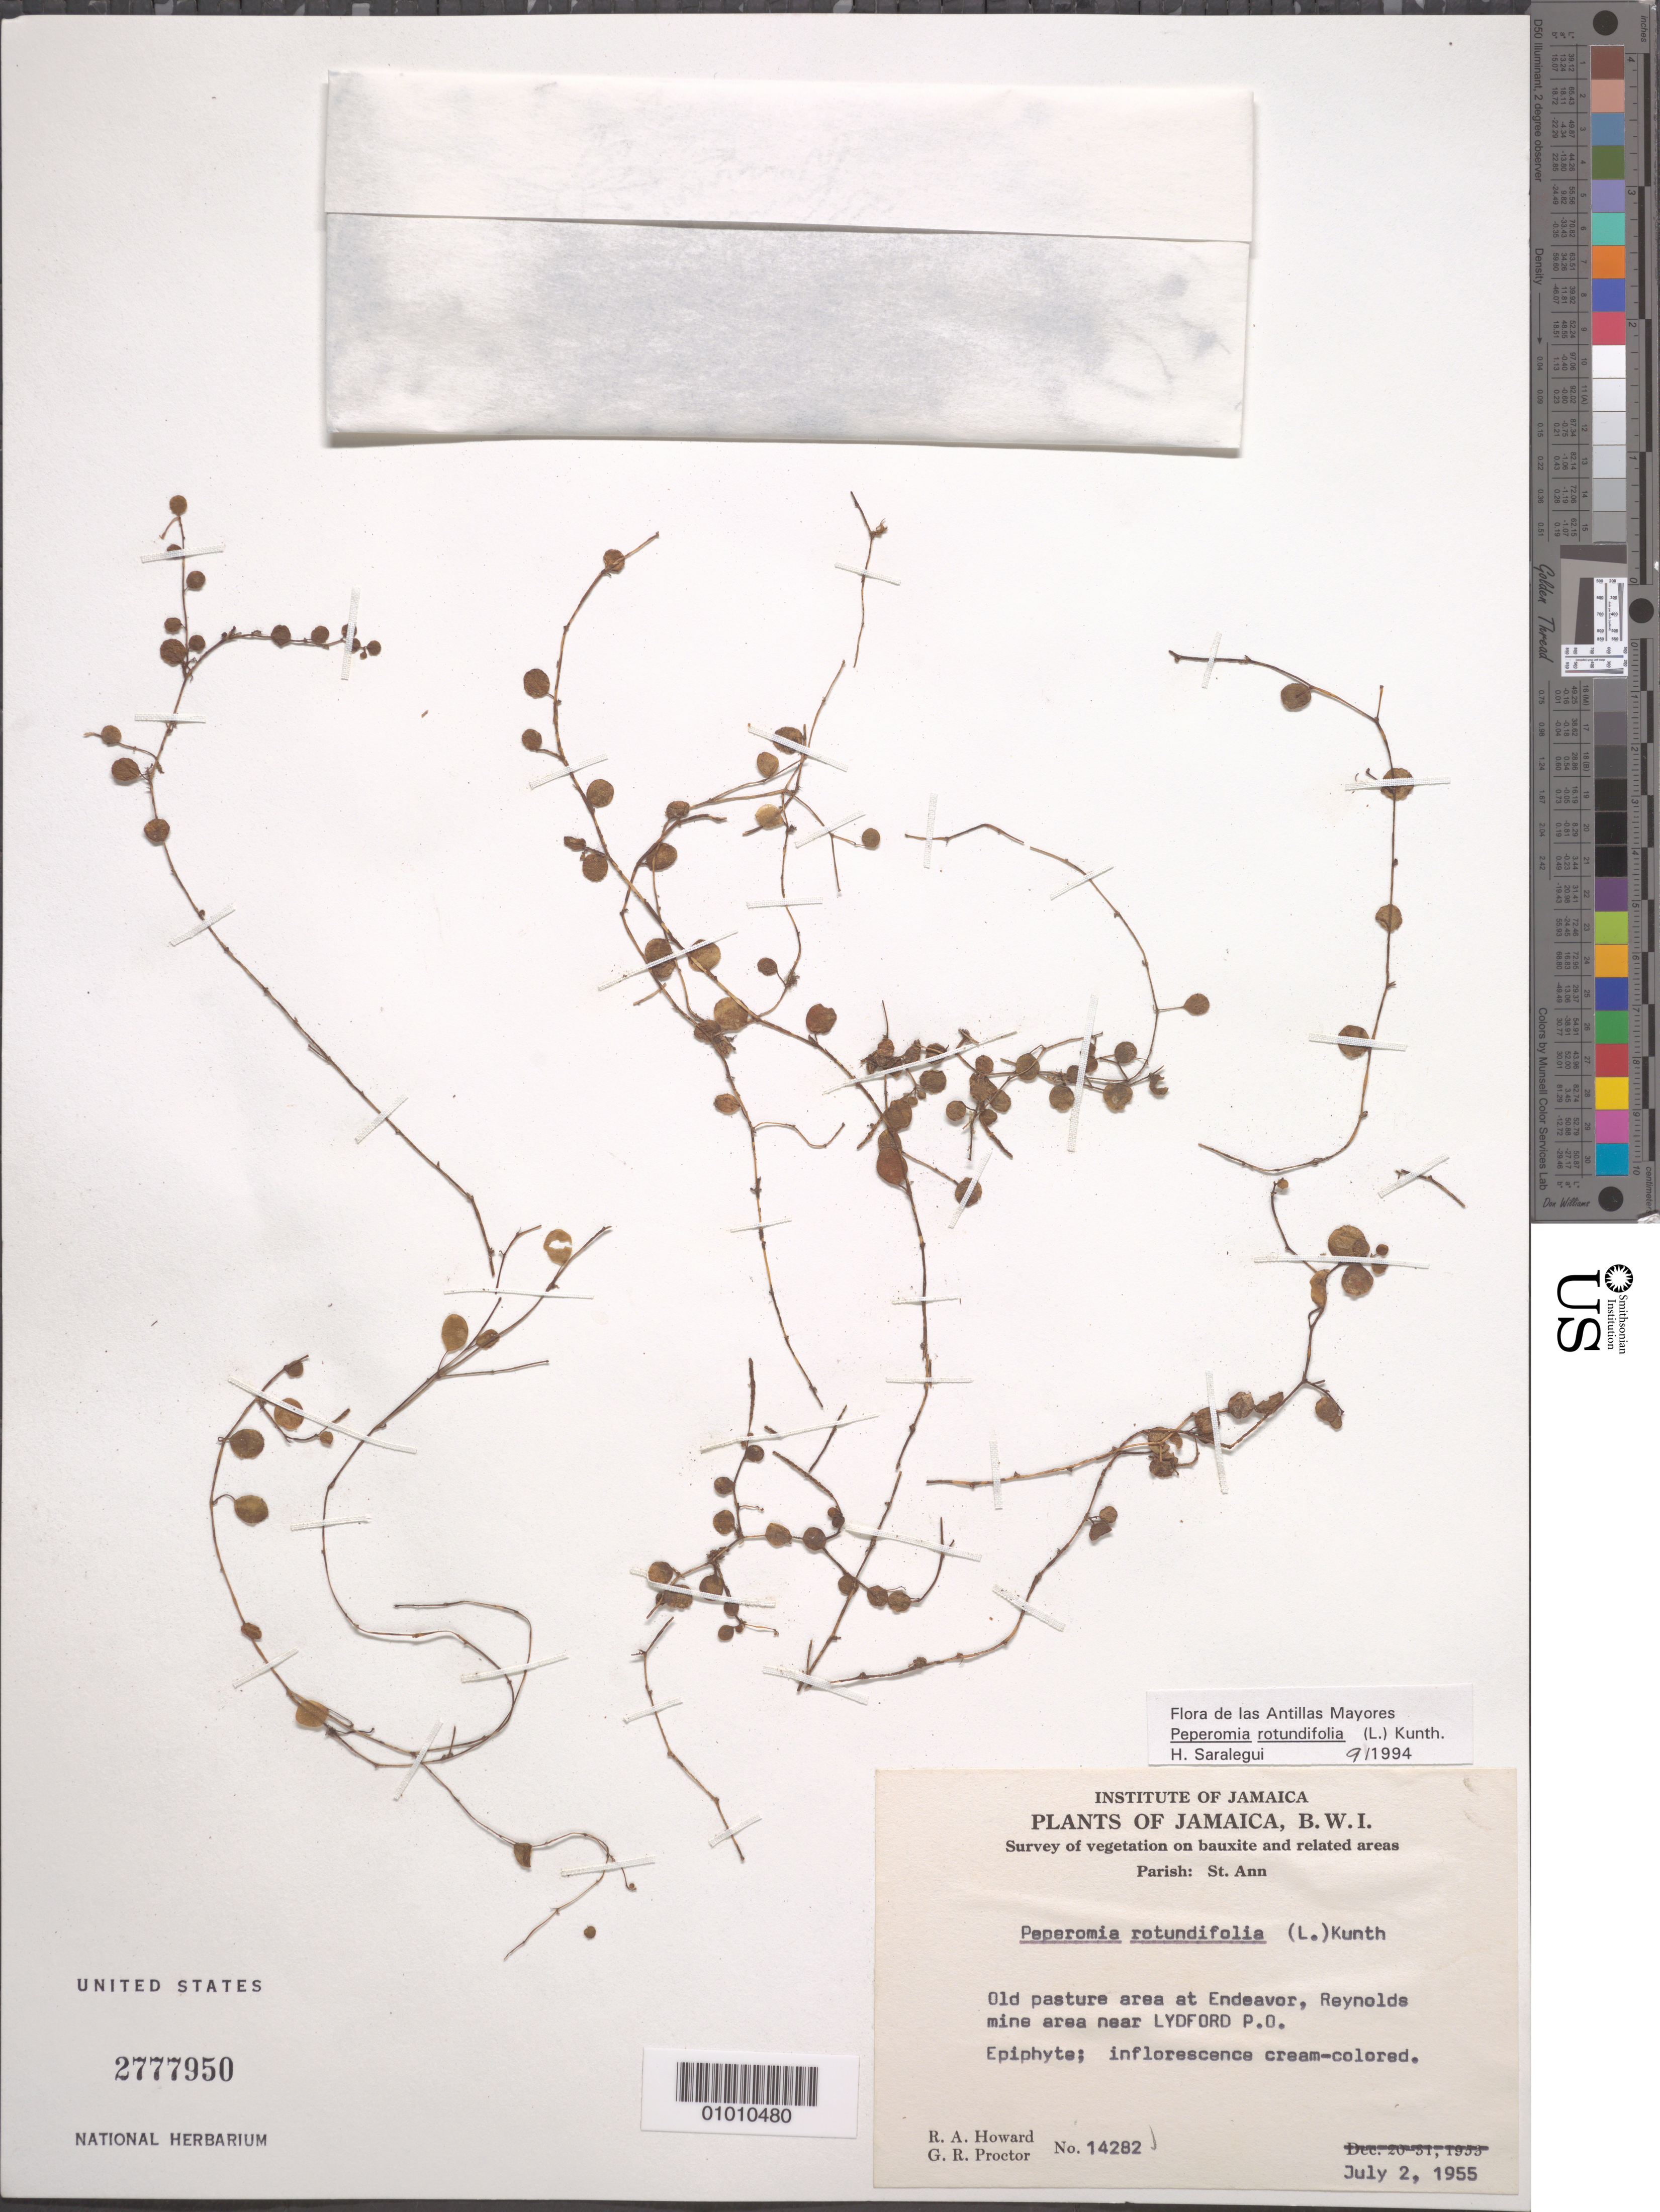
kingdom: Plantae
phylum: Tracheophyta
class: Magnoliopsida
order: Piperales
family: Piperaceae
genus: Peperomia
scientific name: Peperomia rotundifolia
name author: (L.) Kunth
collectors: R. A. Howard & G. R. Proctor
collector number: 14282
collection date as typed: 02 Jul 1955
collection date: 1955-07-02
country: Jamaica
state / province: Saint Ann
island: Jamaica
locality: Old pasture area at Endeavor, Reynolds mine area near Lyndford P.O.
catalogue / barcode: US 2777950